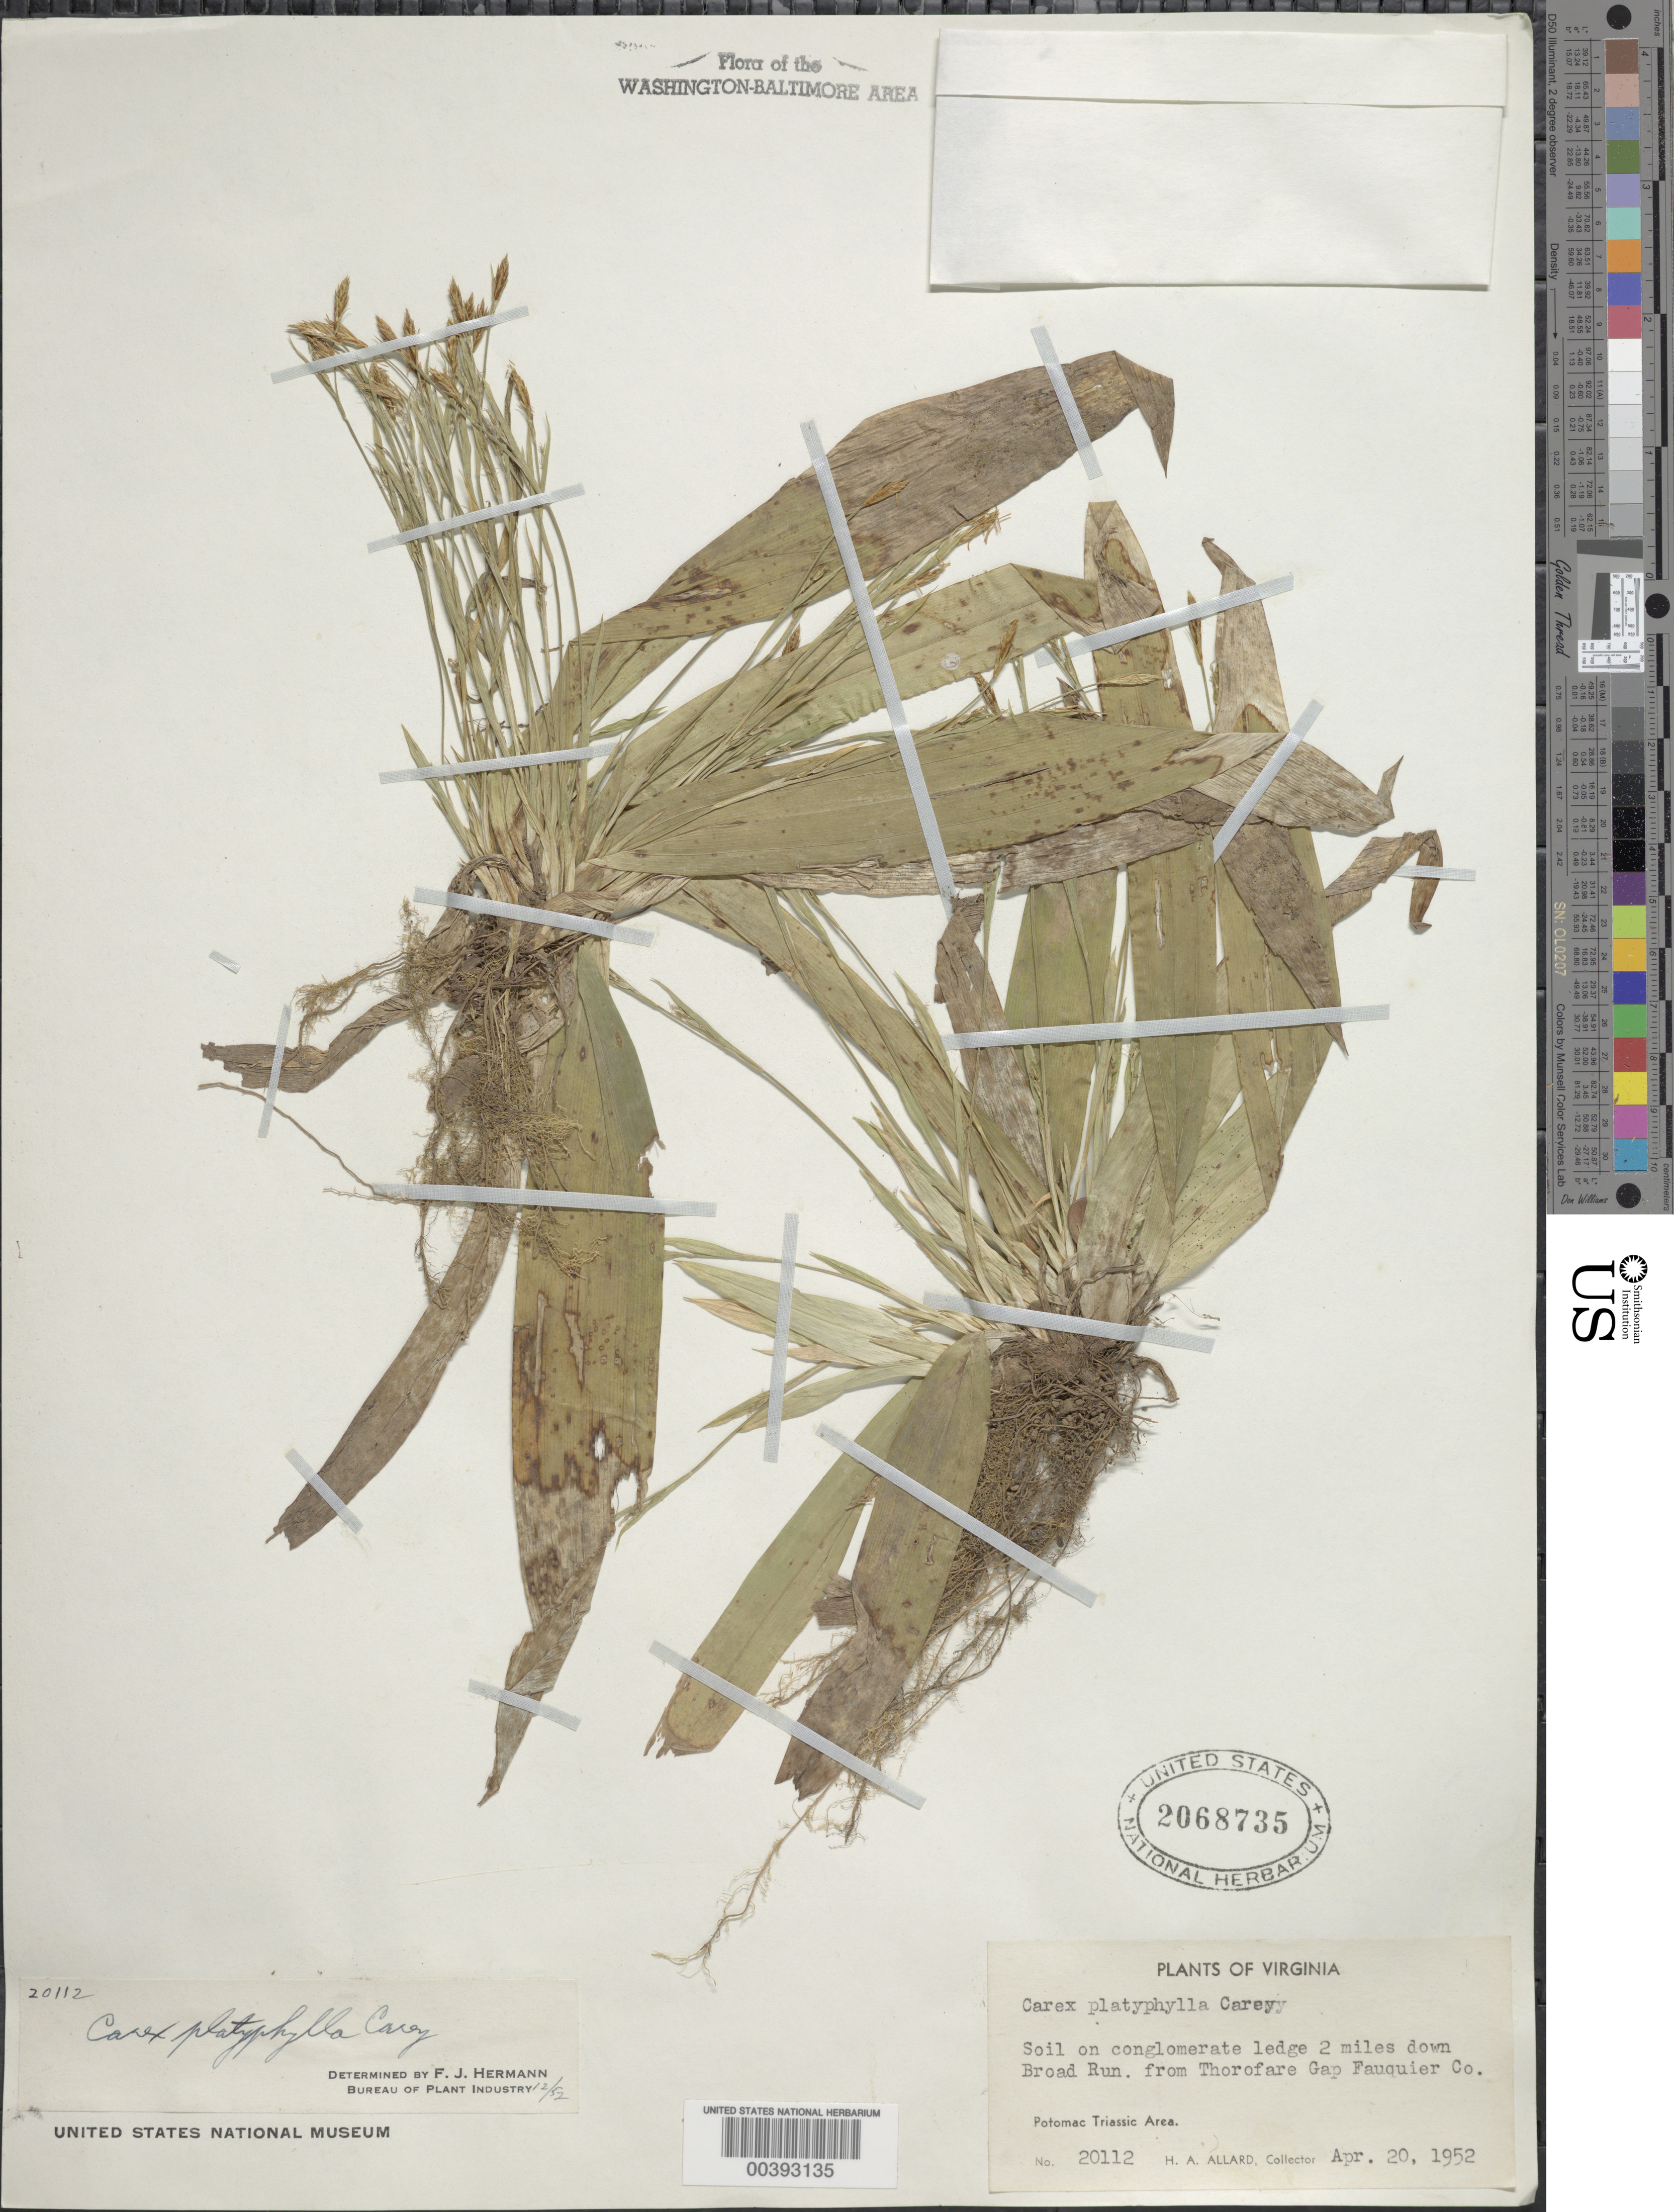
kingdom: Plantae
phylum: Tracheophyta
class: Liliopsida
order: Poales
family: Cyperaceae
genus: Carex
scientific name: Carex platyphylla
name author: J. Carey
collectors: H. A. Allard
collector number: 20112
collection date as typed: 20 Apr 1952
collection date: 1952-04-20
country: United States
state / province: Virginia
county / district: Fauquier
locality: downstream from Thorofare Gap on Broad Run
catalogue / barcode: US 2068735